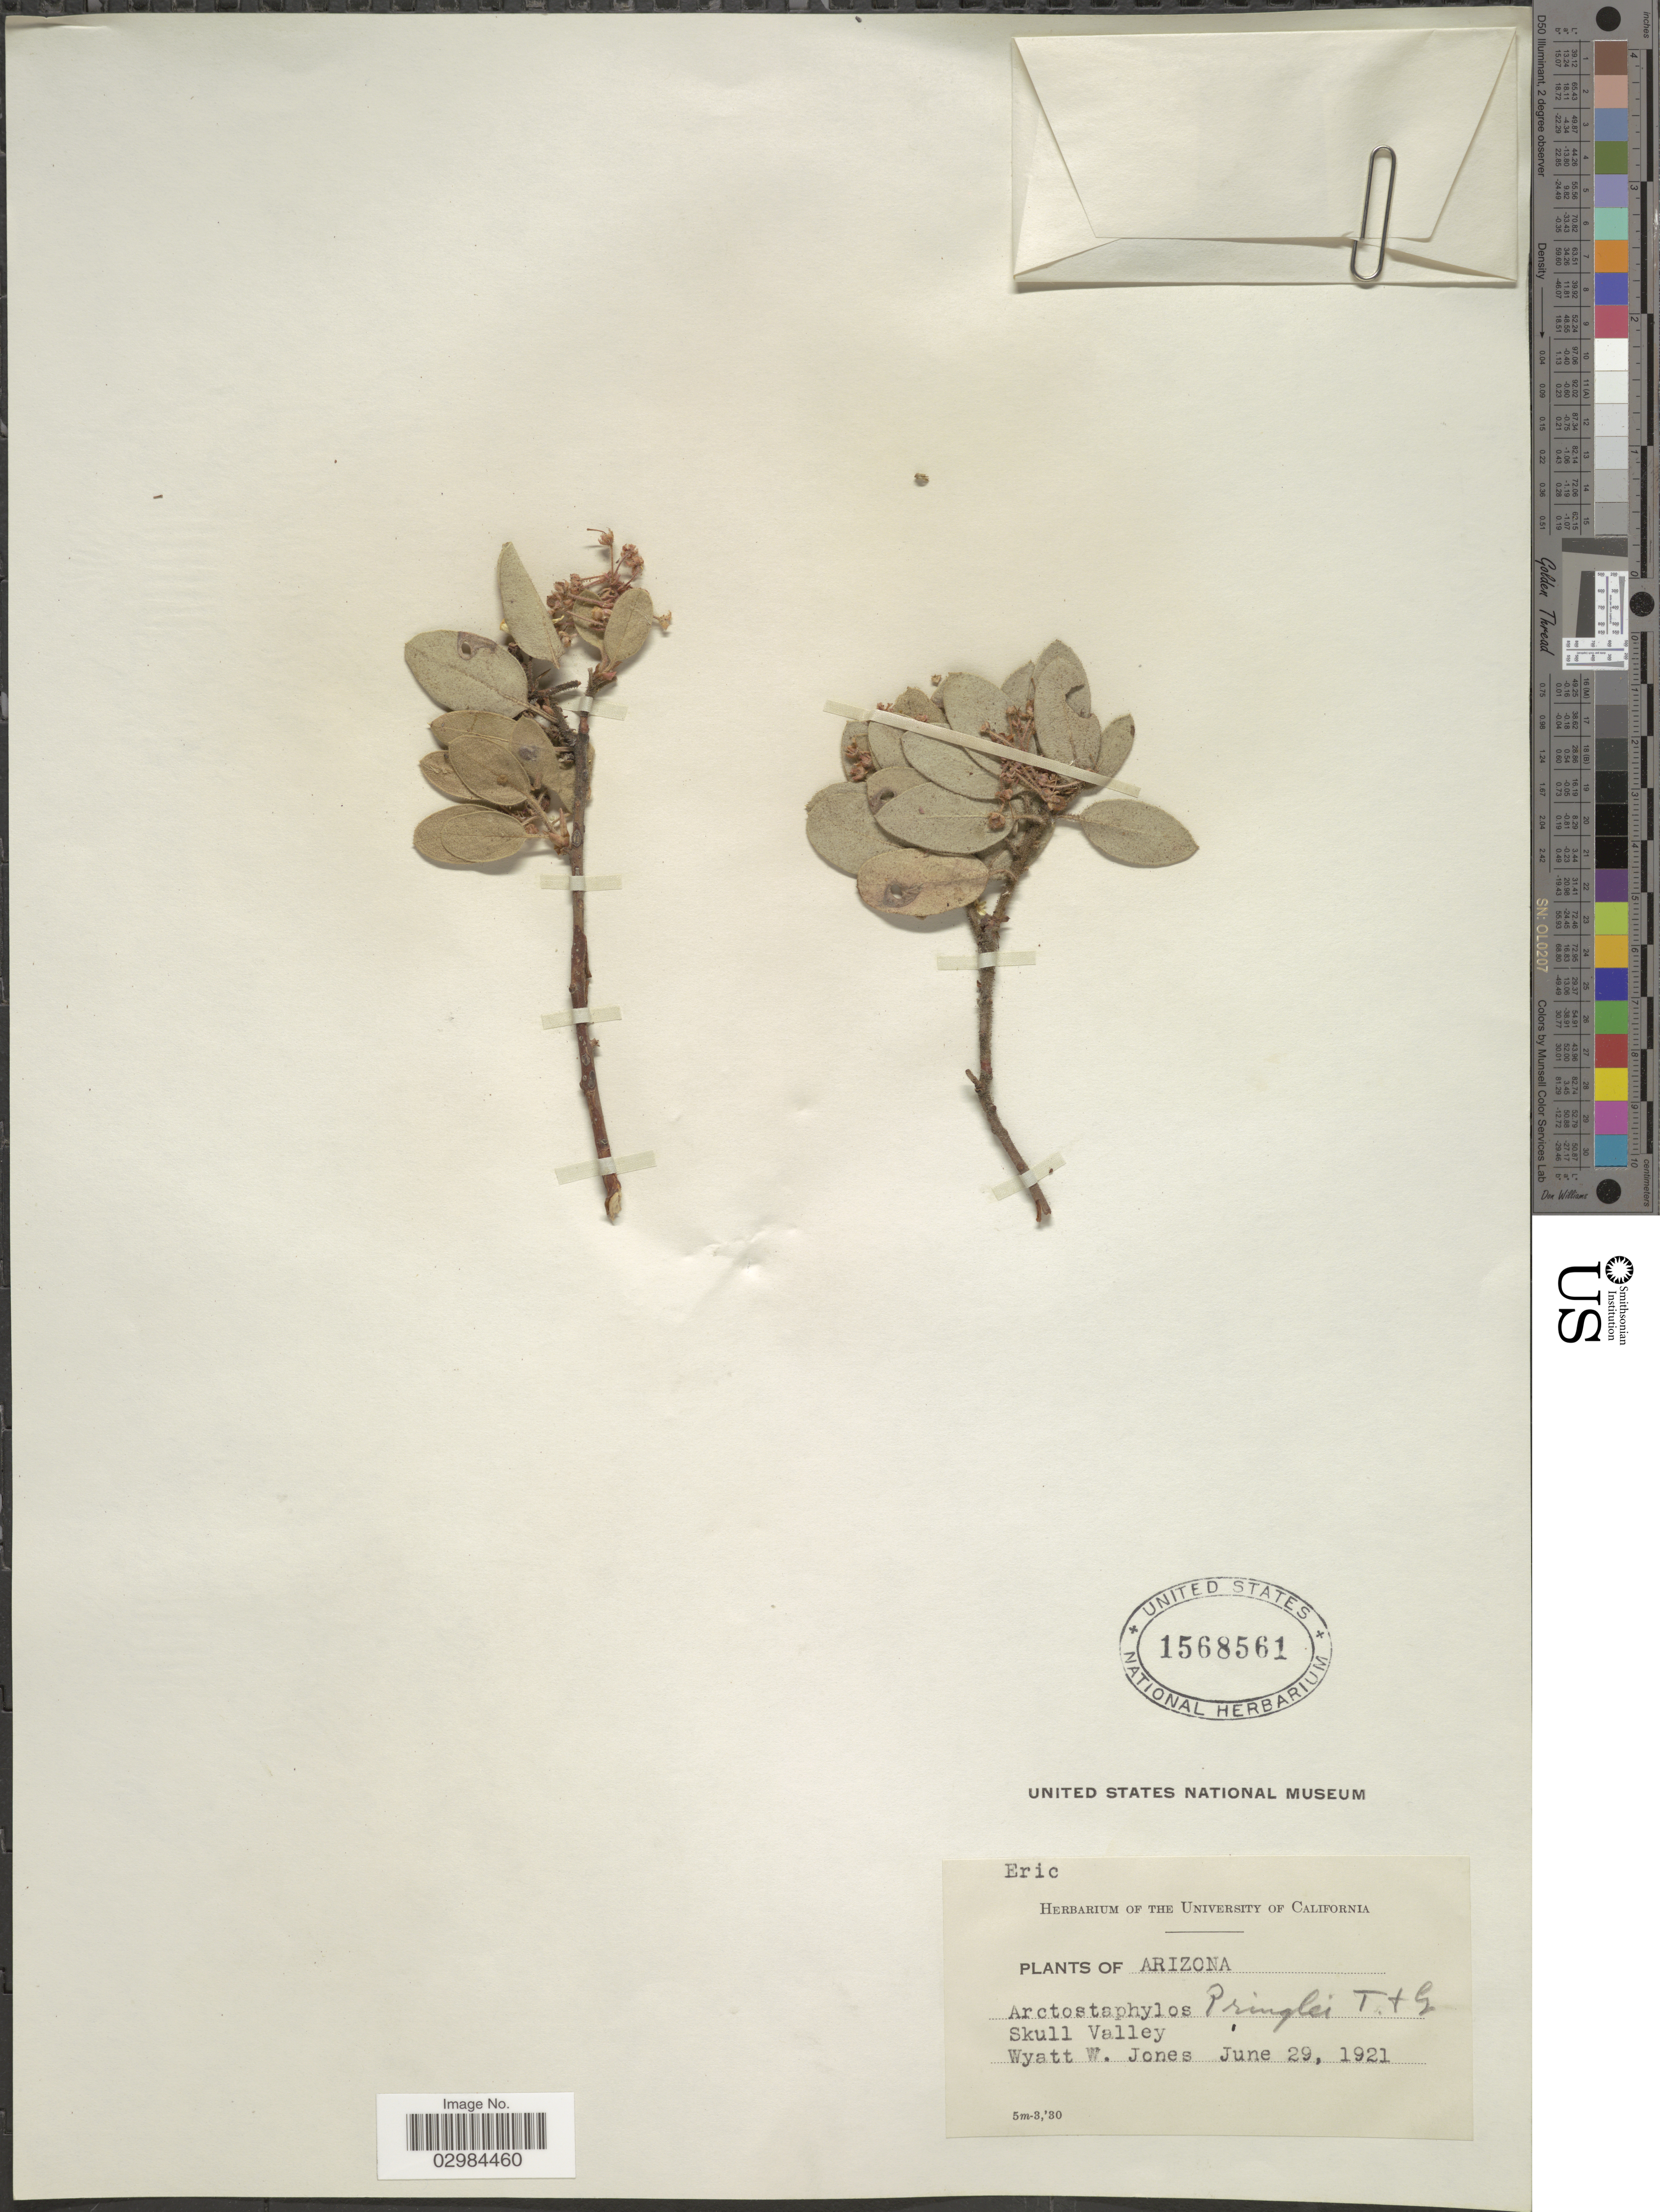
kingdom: Plantae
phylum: Tracheophyta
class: Magnoliopsida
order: Ericales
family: Ericaceae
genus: Arctostaphylos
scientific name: Arctostaphylos pringlei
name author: Parry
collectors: W. W. Jones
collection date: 1921-06-29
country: United States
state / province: Arizona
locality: Skull Valley.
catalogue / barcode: US 1568561